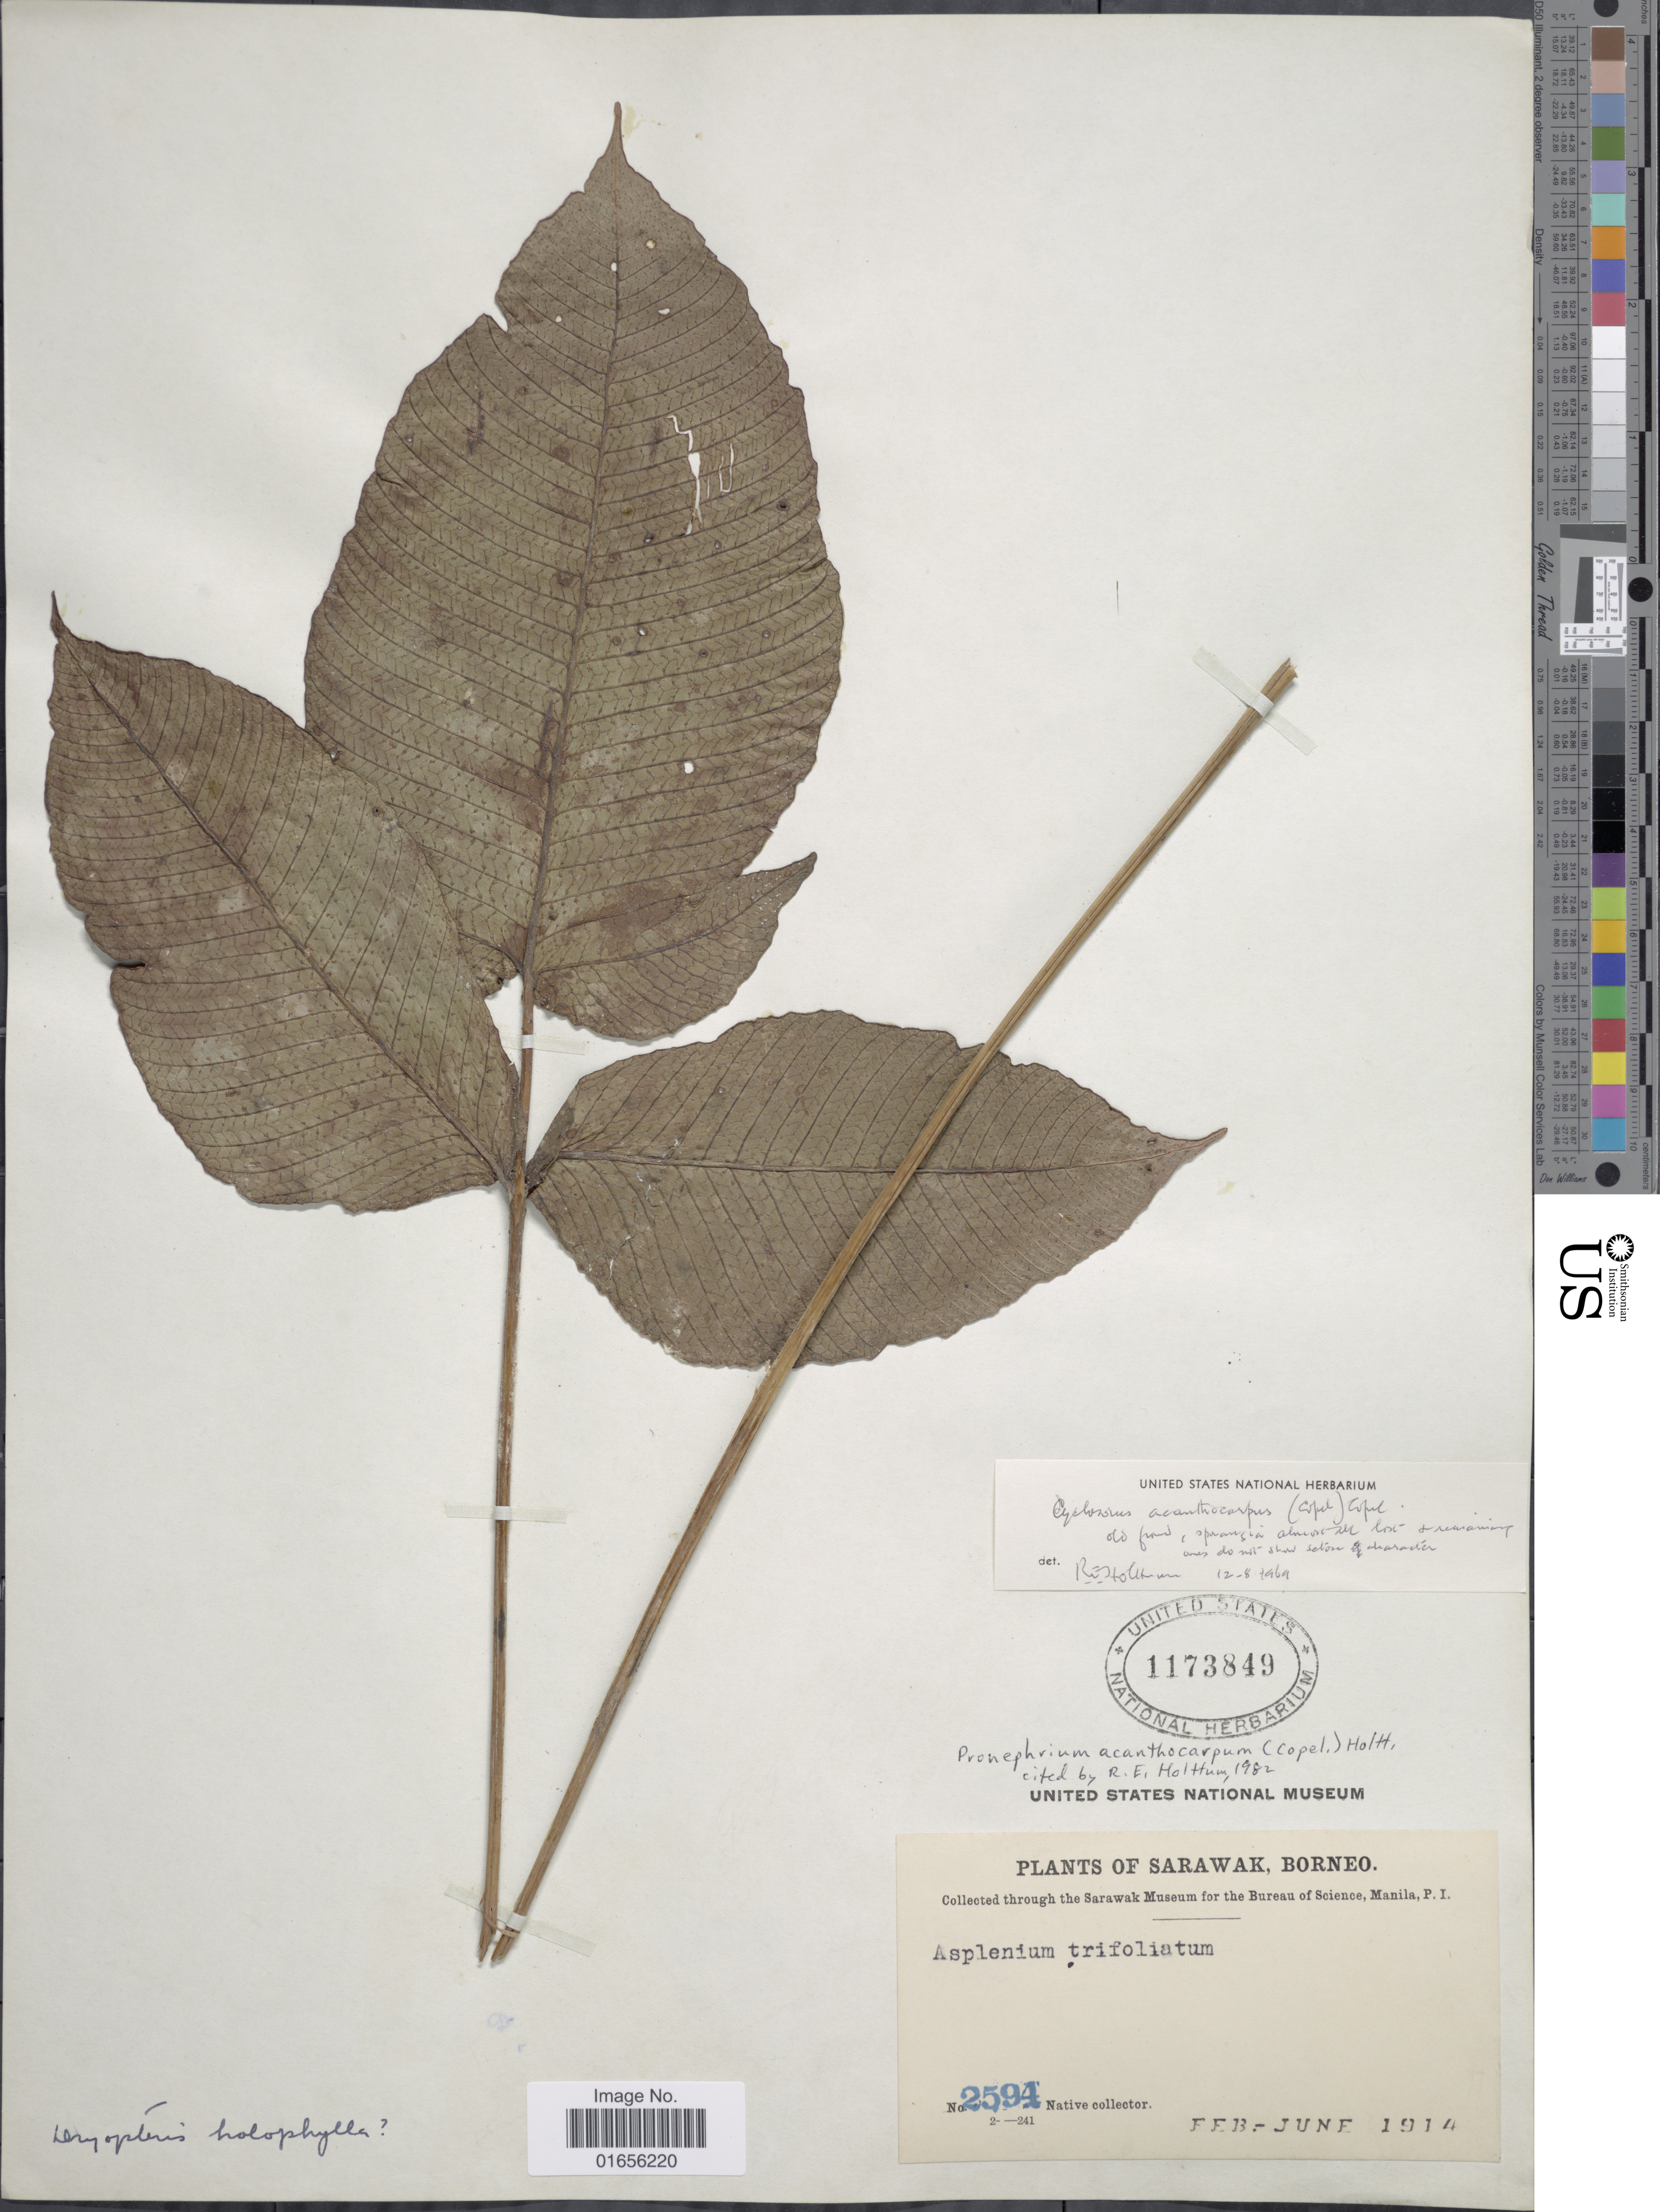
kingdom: Plantae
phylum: Tracheophyta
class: Polypodiopsida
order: Polypodiales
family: Thelypteridaceae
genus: Pronephrium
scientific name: Pronephrium acanthrocarpum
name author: (Copel.) Holttum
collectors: Native collector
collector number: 2594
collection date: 1914-02/1914-06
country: Malaysia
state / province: Sarawak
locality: Sarawak, Borneo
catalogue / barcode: US 1173849